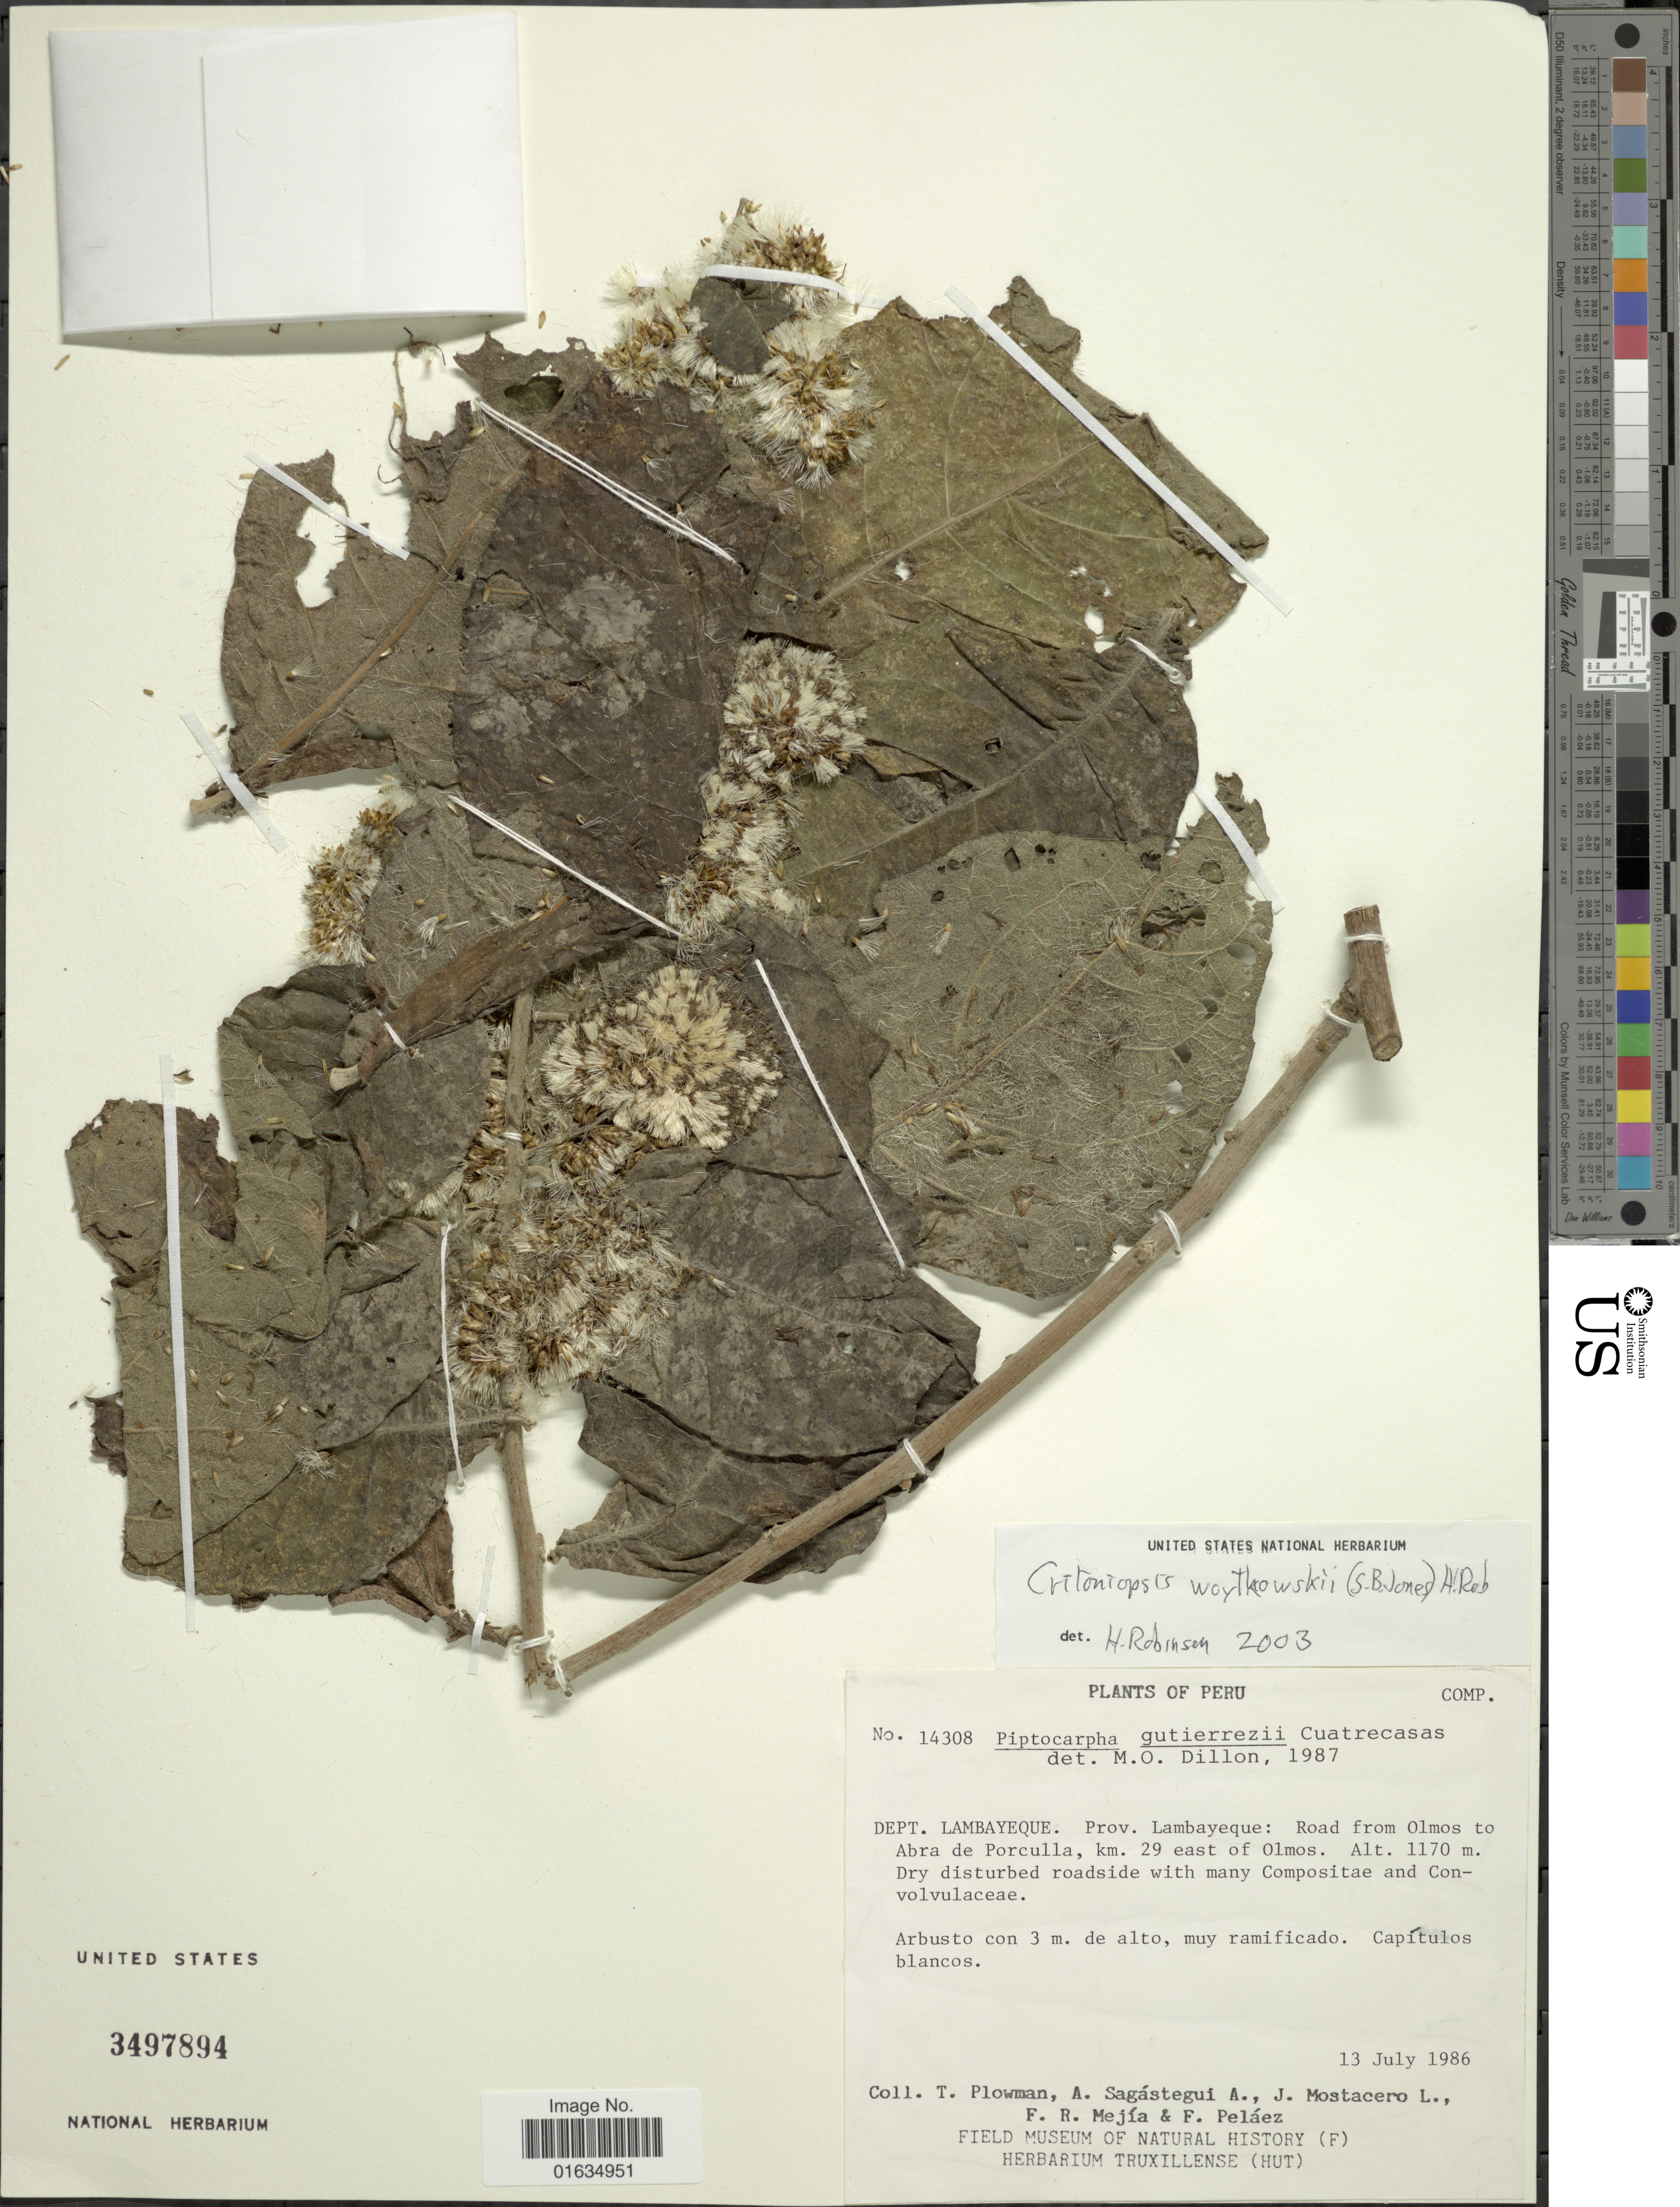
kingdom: Plantae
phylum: Tracheophyta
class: Magnoliopsida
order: Asterales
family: Asteraceae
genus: Critoniopsis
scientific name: Critoniopsis woytkowskii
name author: (S.B. Jones) H. Rob.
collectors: T. Plowman, A. Sagástegui A., J. Mostacero L., F. R. Mejia & F. Pelaez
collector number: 14308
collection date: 1986-07-13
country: Peru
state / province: Lambayeque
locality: Dept. Lambayeque, Prov. Lambayeque, road from Olmos to Abra de Porculla, km 29 east of Olmos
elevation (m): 1170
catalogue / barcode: US 3497894